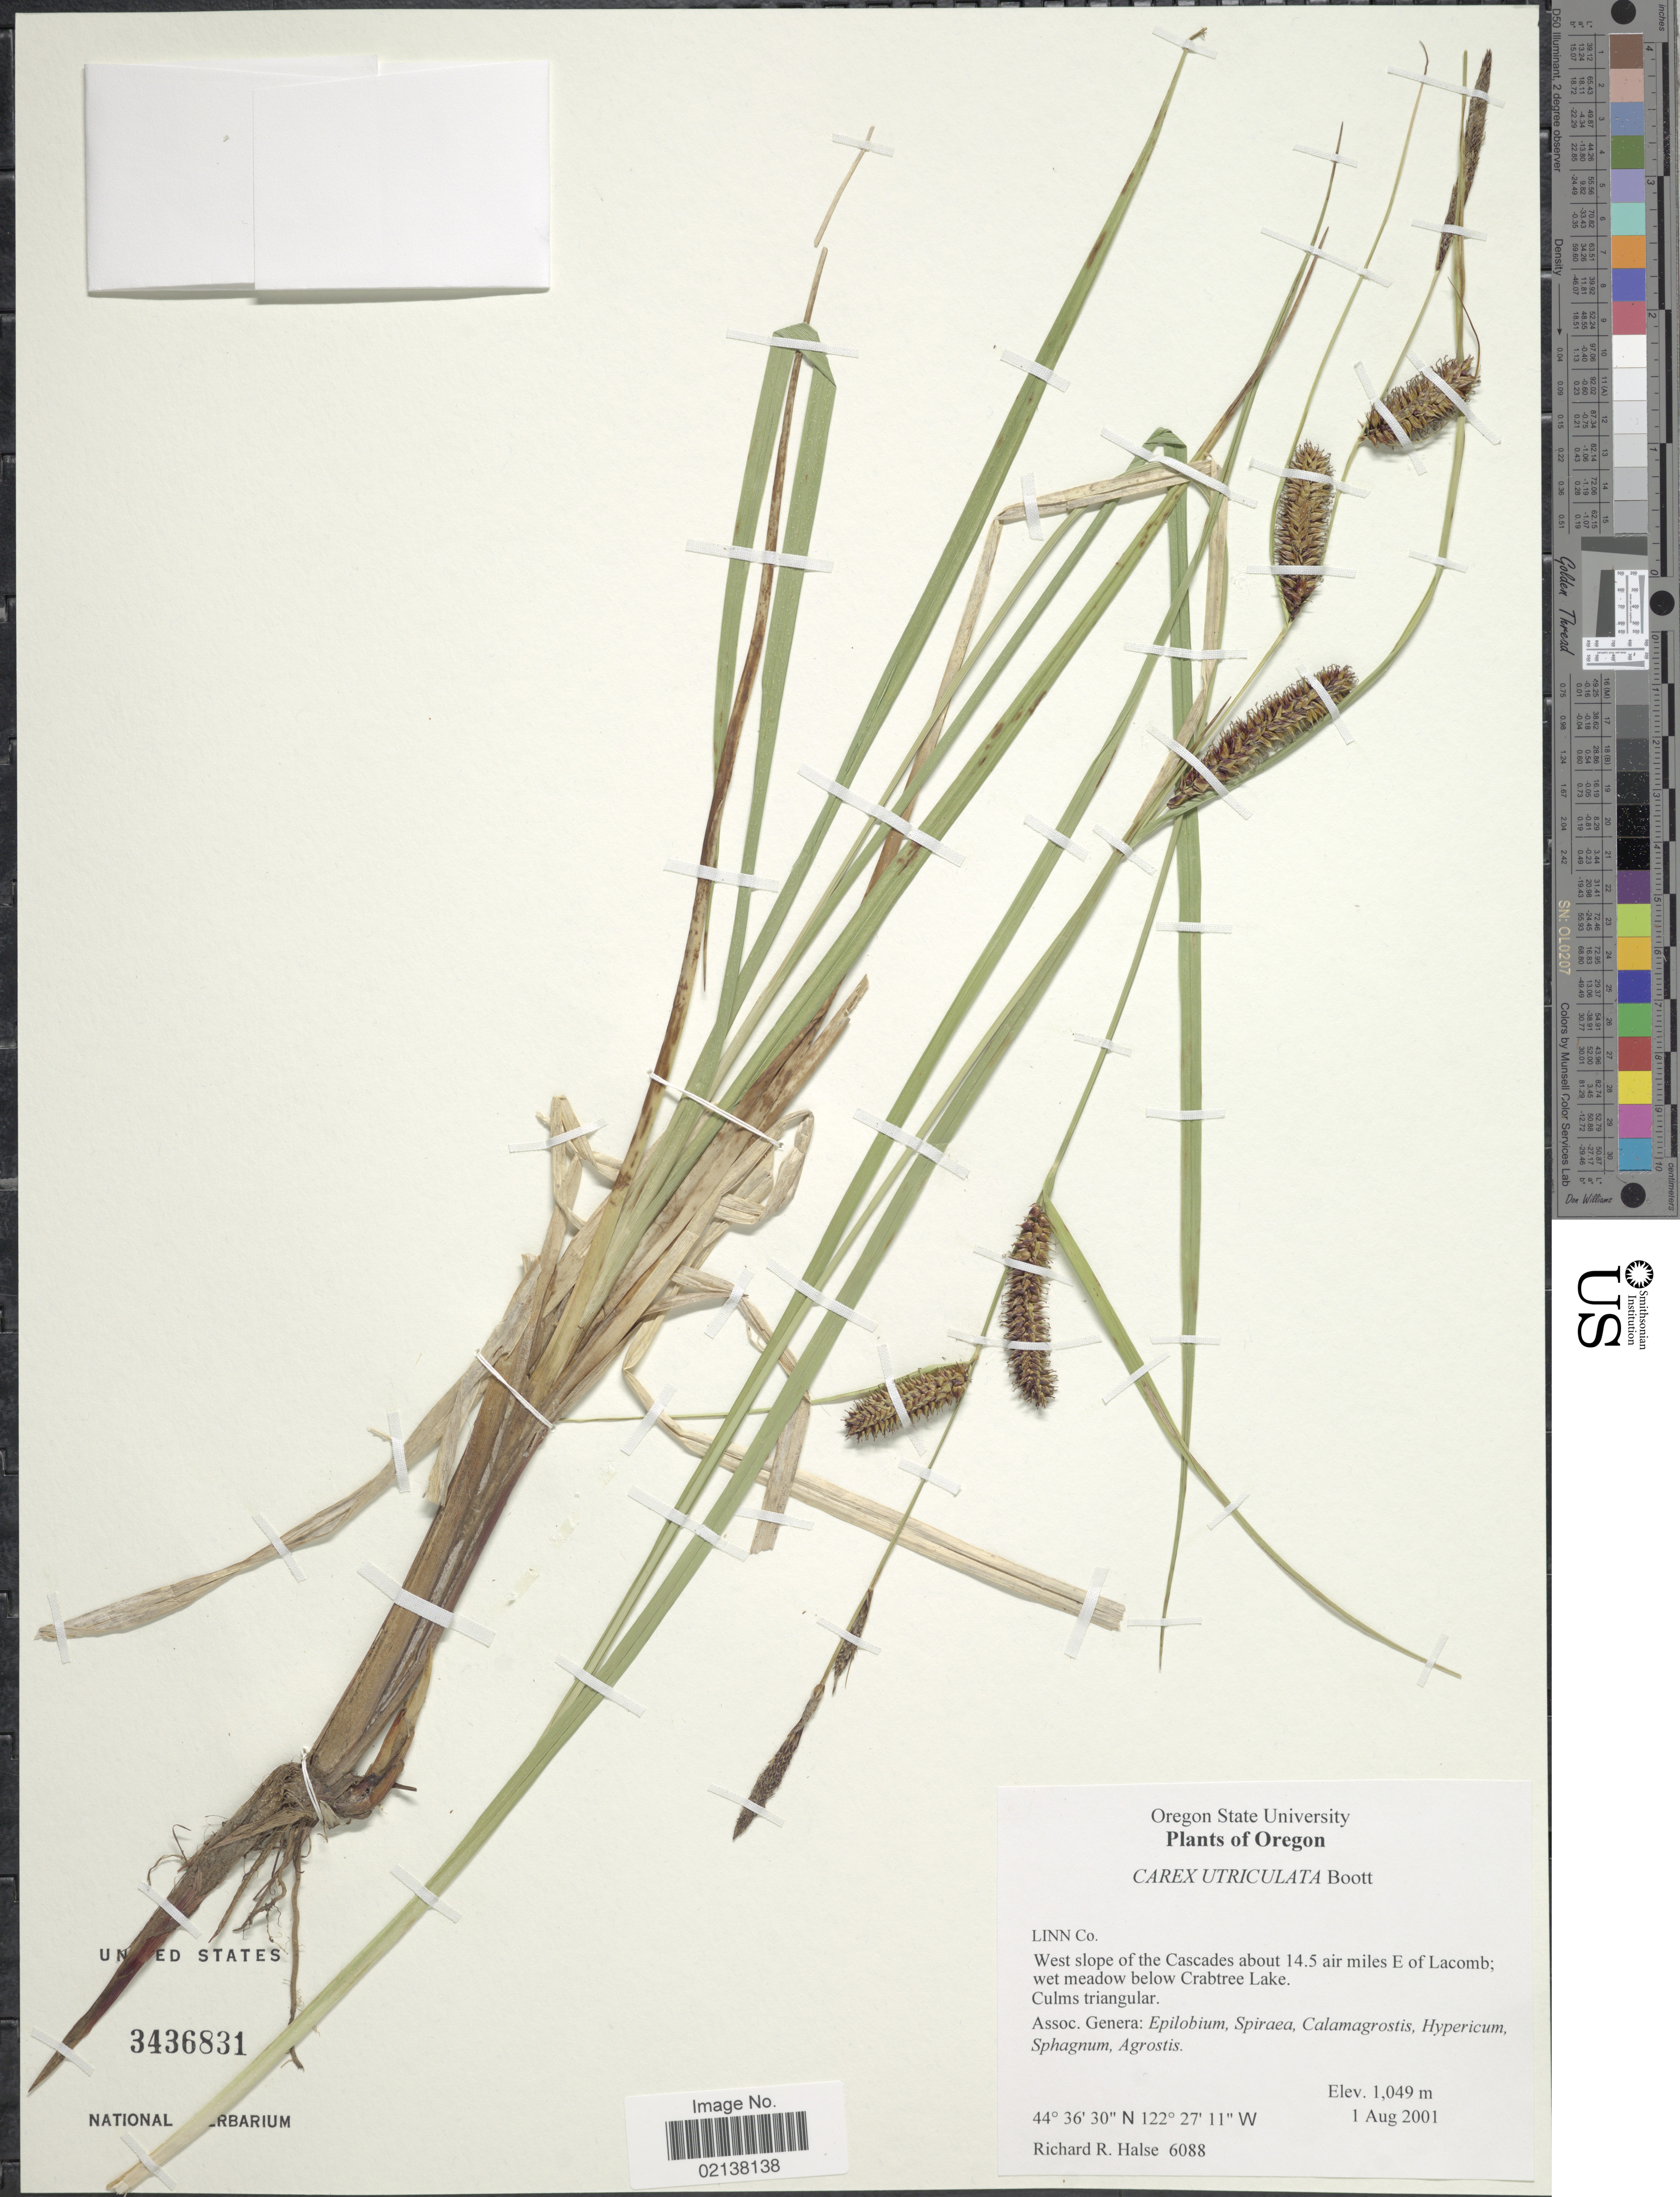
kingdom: Plantae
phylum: Tracheophyta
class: Liliopsida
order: Poales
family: Cyperaceae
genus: Carex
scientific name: Carex utriculata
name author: Boott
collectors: R. Halse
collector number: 6088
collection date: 2001-08-01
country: United States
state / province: Oregon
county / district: Linn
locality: Linn Co. West slope of the Cascades about 14.5 air miles E of Lacomb; wet meadow below Crabtree Lake.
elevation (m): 1049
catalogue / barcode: US 3436831